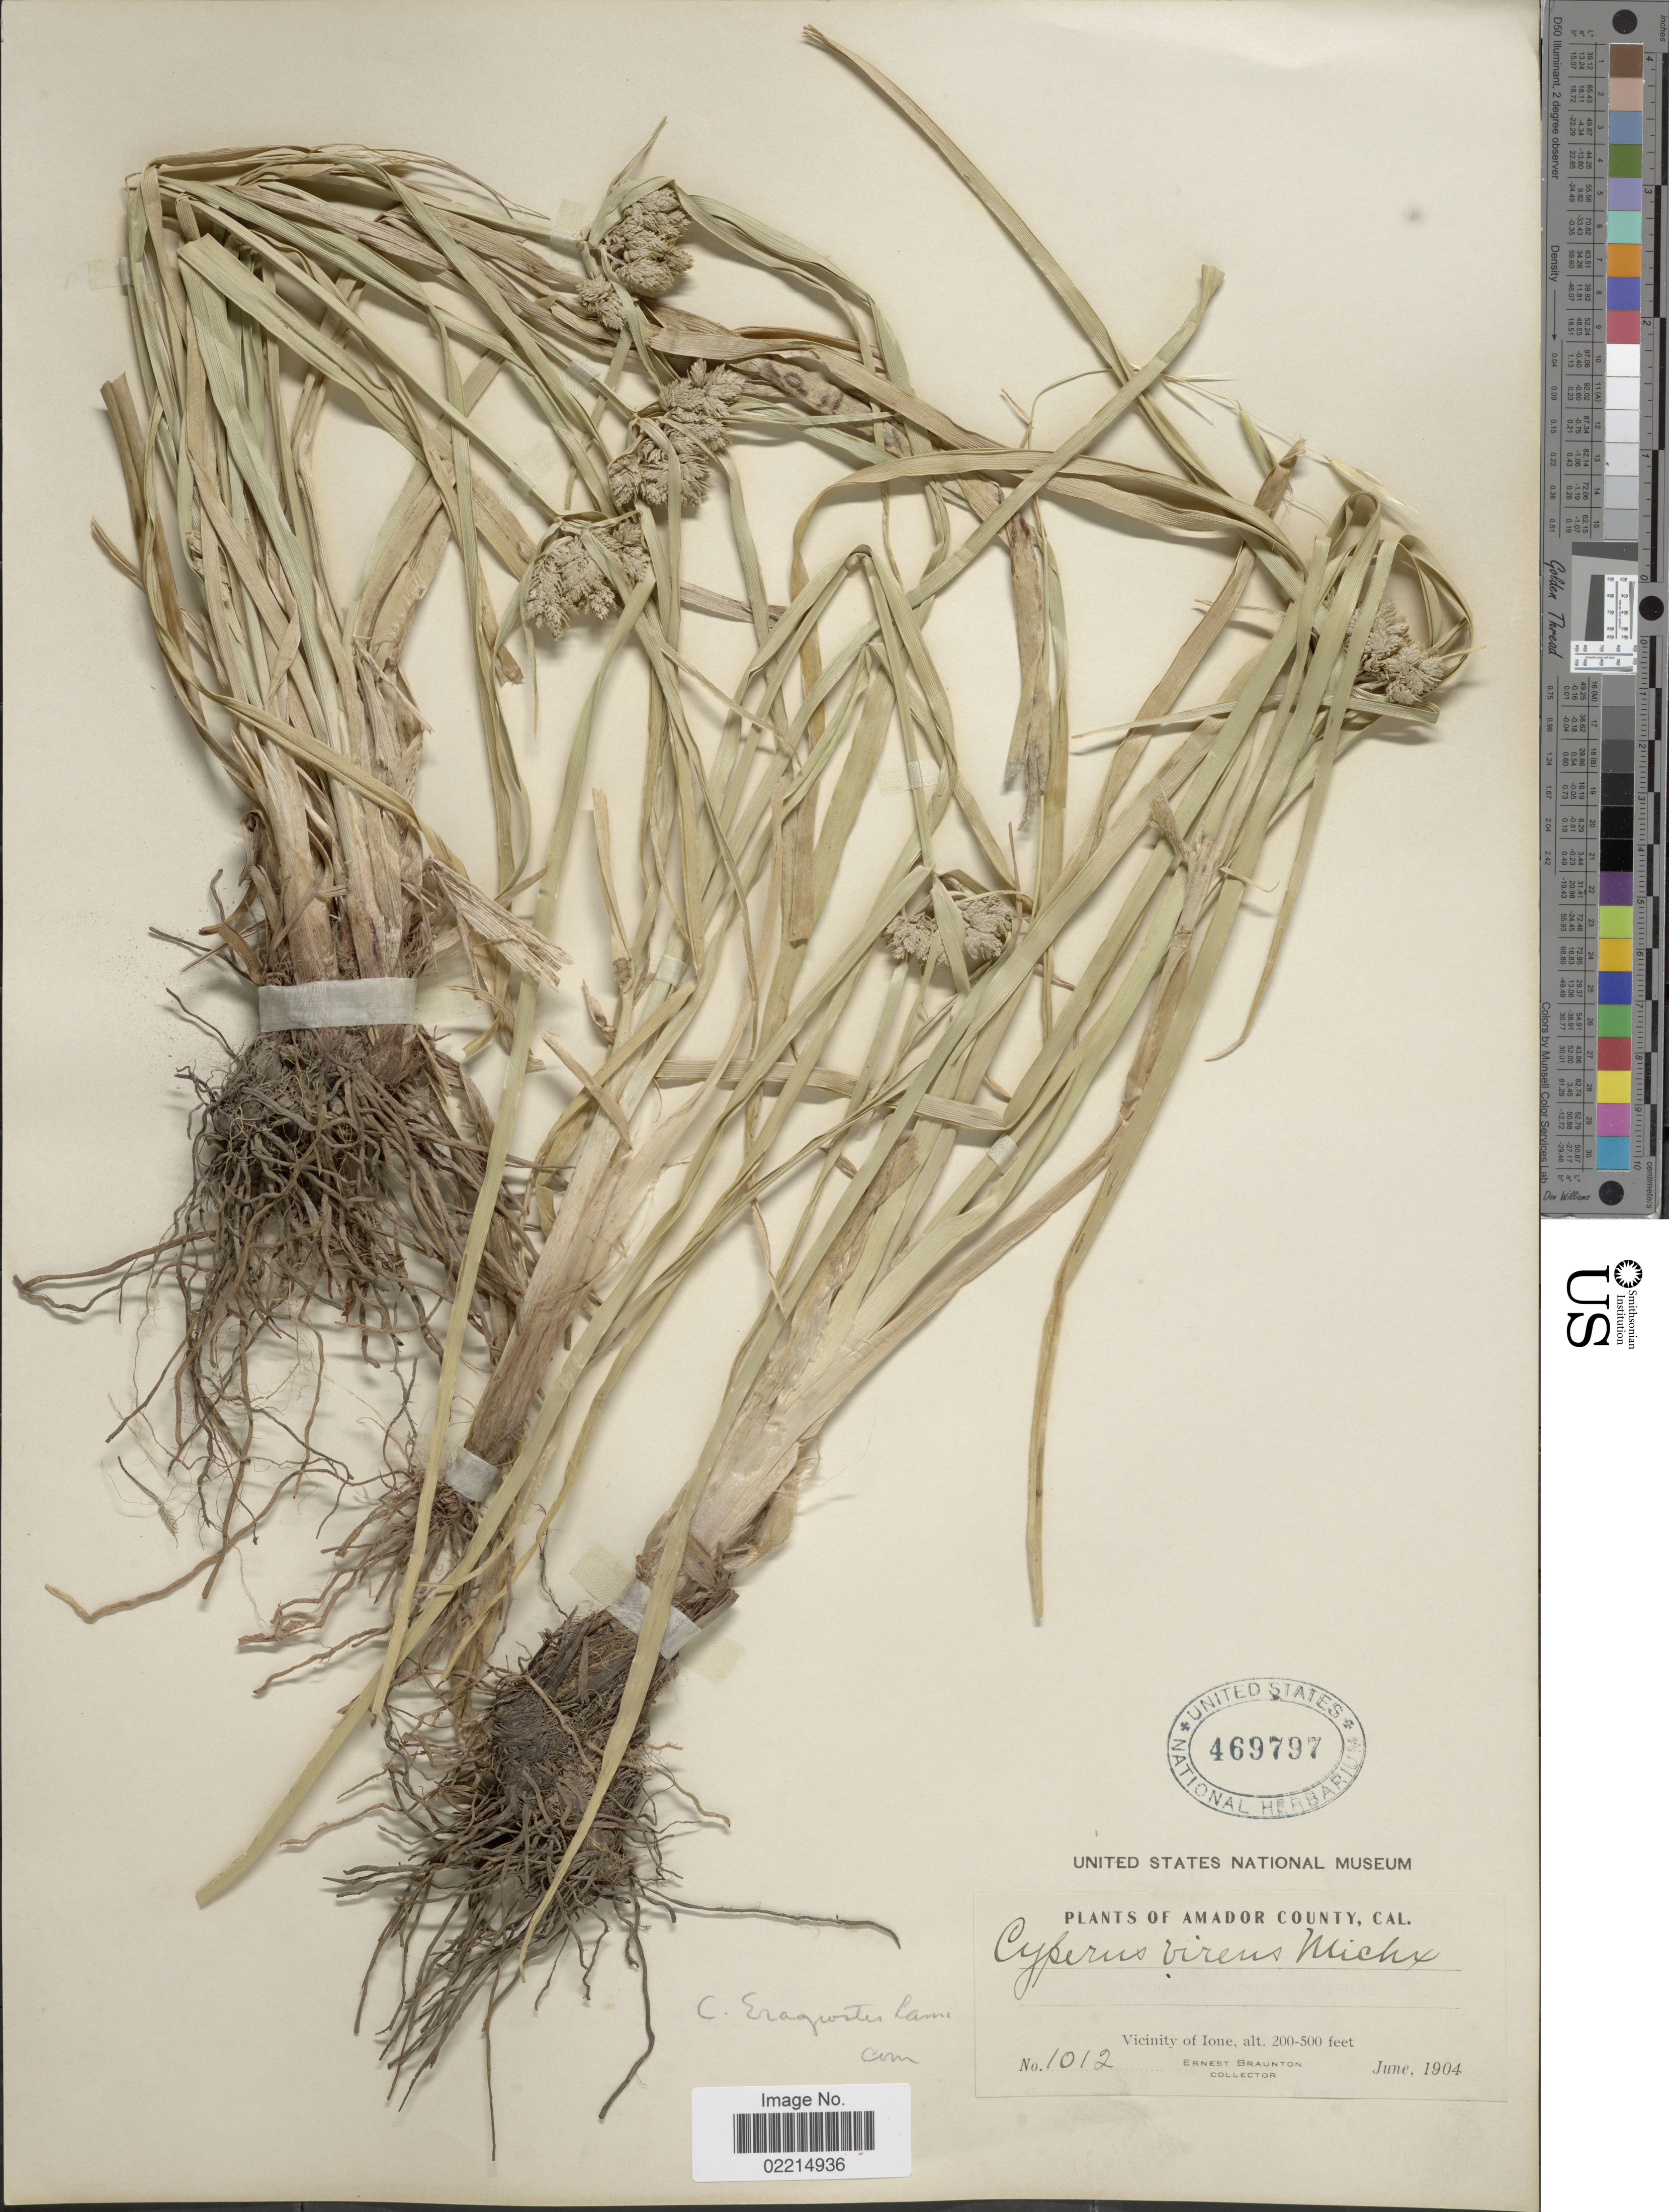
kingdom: Plantae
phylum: Tracheophyta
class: Liliopsida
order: Poales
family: Cyperaceae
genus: Cyperus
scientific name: Cyperus eragrostis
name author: Lam.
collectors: E. Braunton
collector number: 1012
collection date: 1904-06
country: United States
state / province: California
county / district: Amador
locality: Amador County, Vicinity of Ione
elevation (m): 61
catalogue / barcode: US 469797